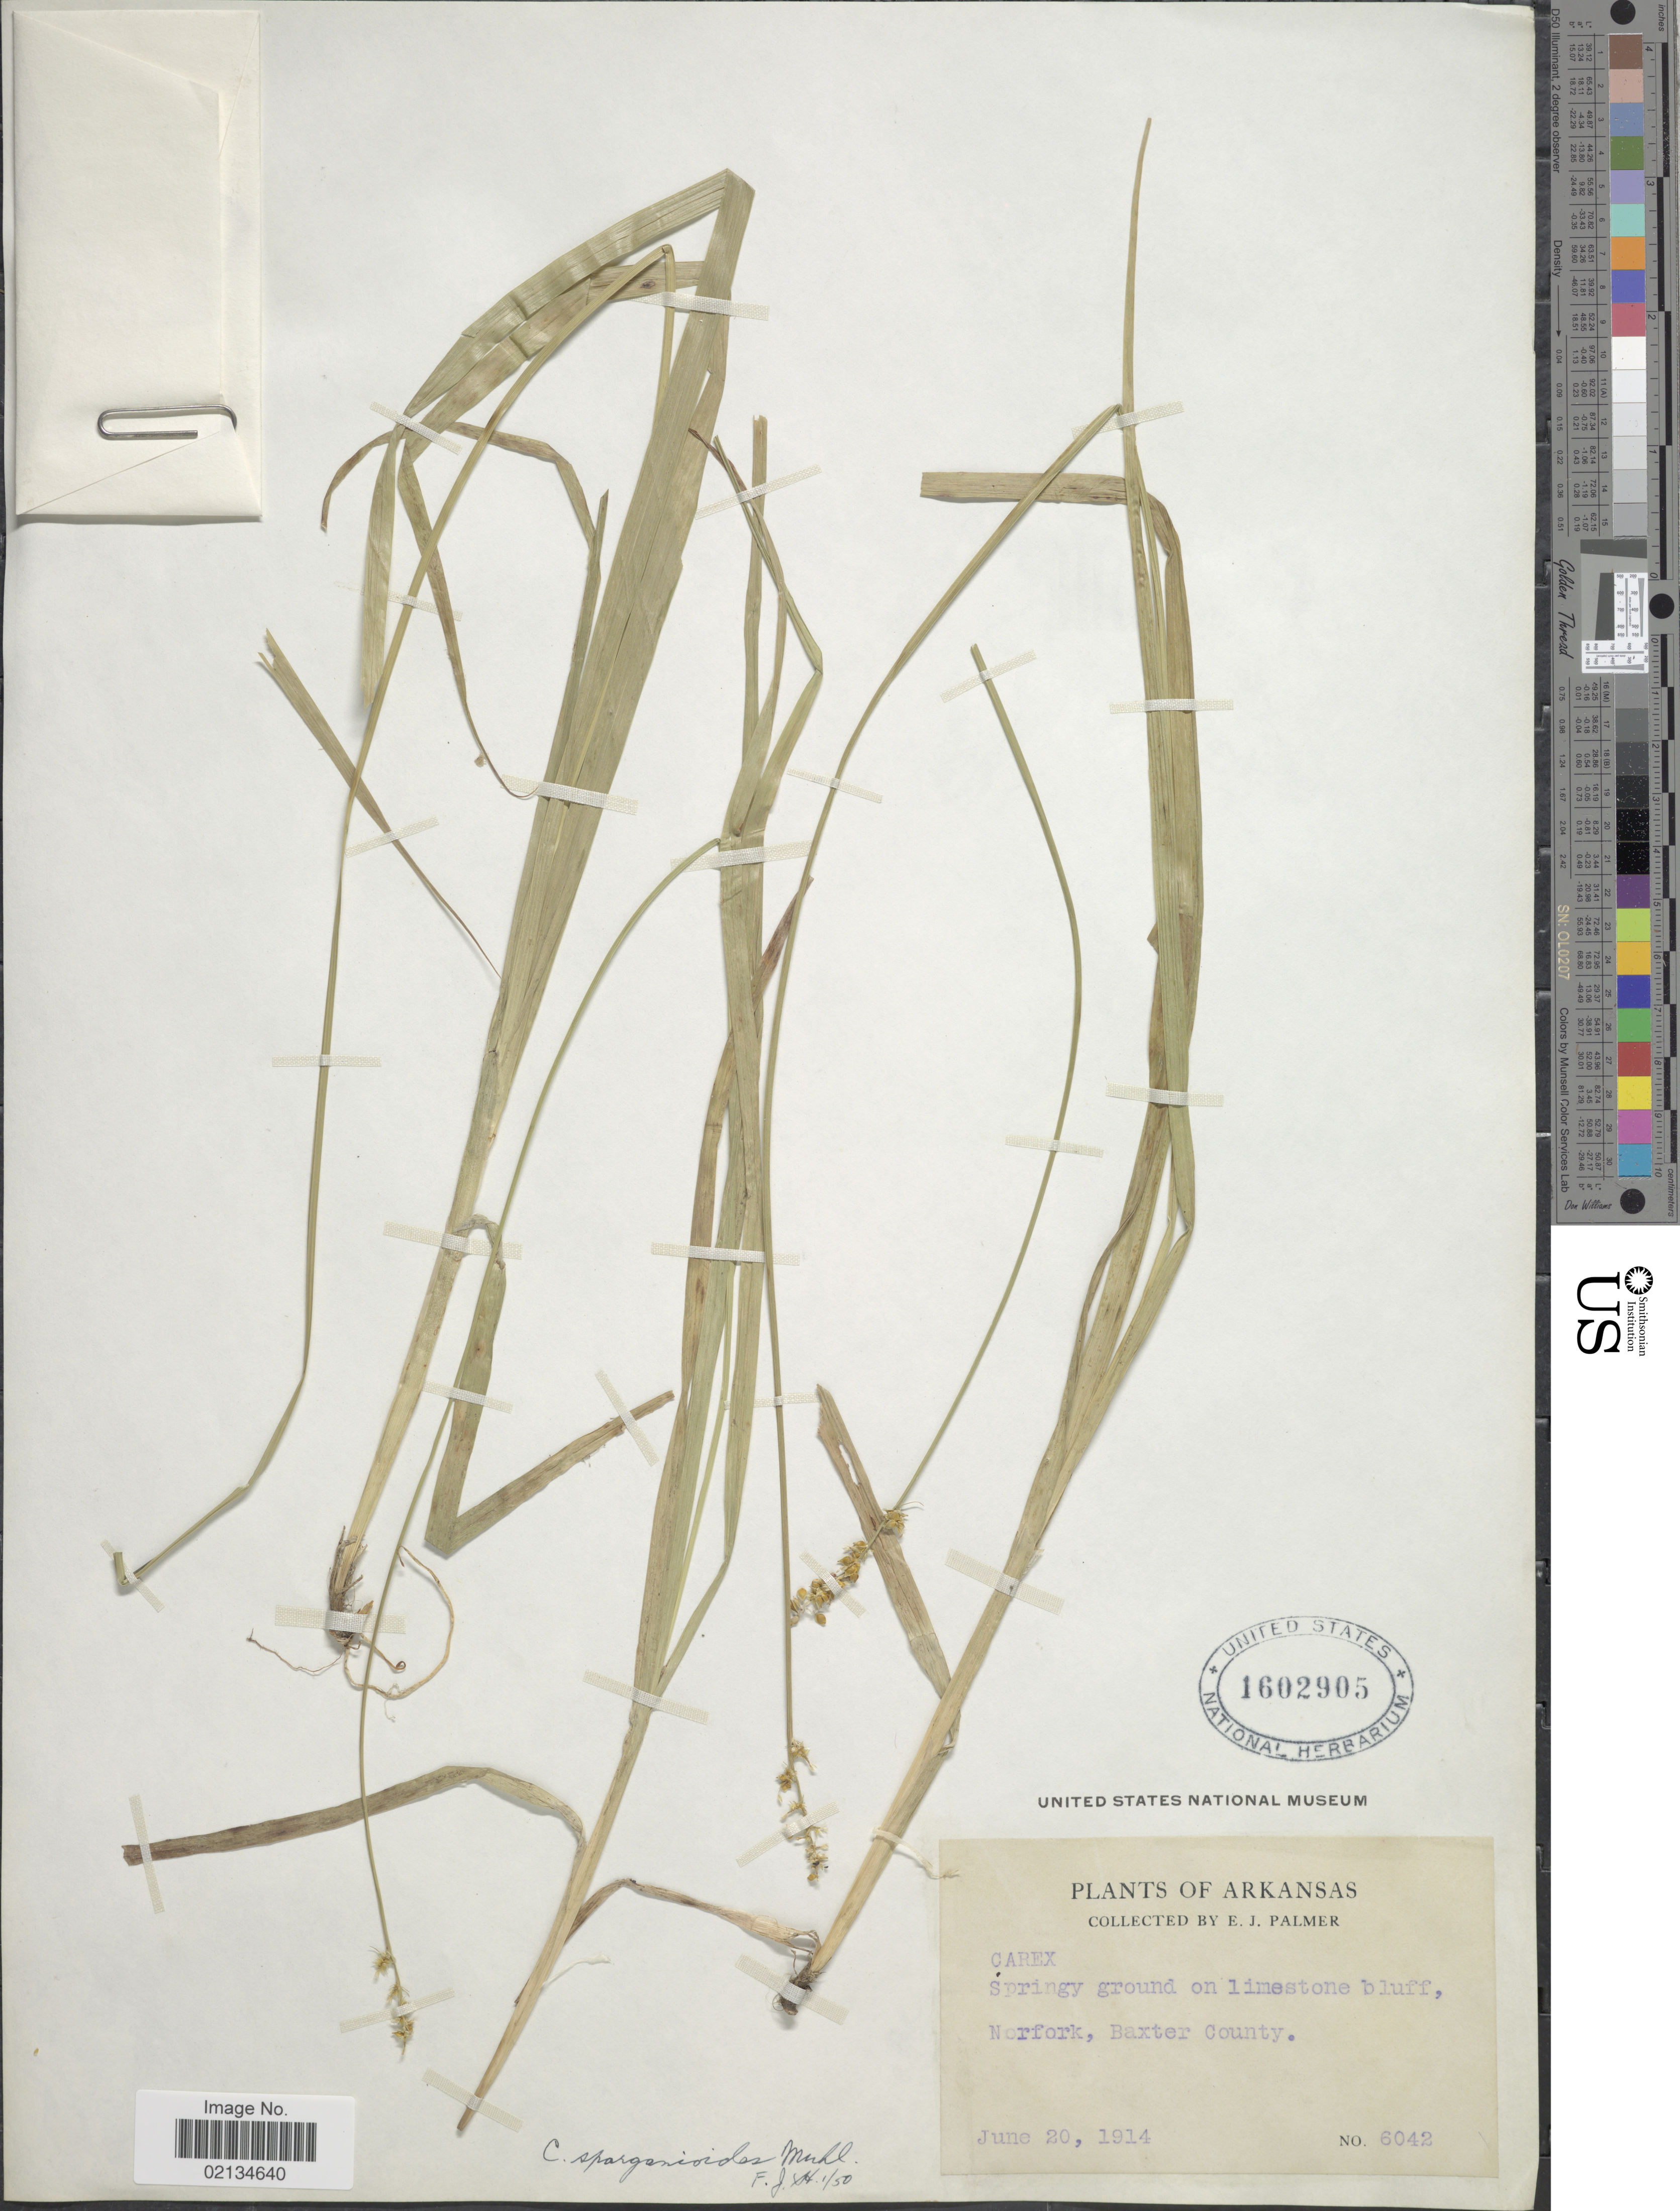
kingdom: Plantae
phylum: Tracheophyta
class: Liliopsida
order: Poales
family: Cyperaceae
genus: Carex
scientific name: Carex sparganioides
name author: Muhl. ex Willd.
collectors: E. J. Palmer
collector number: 6042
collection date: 1914-06-20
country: United States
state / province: Arkansas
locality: Springy ground on limestone bluff, Norfork, Baxter County.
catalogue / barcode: US 1602905